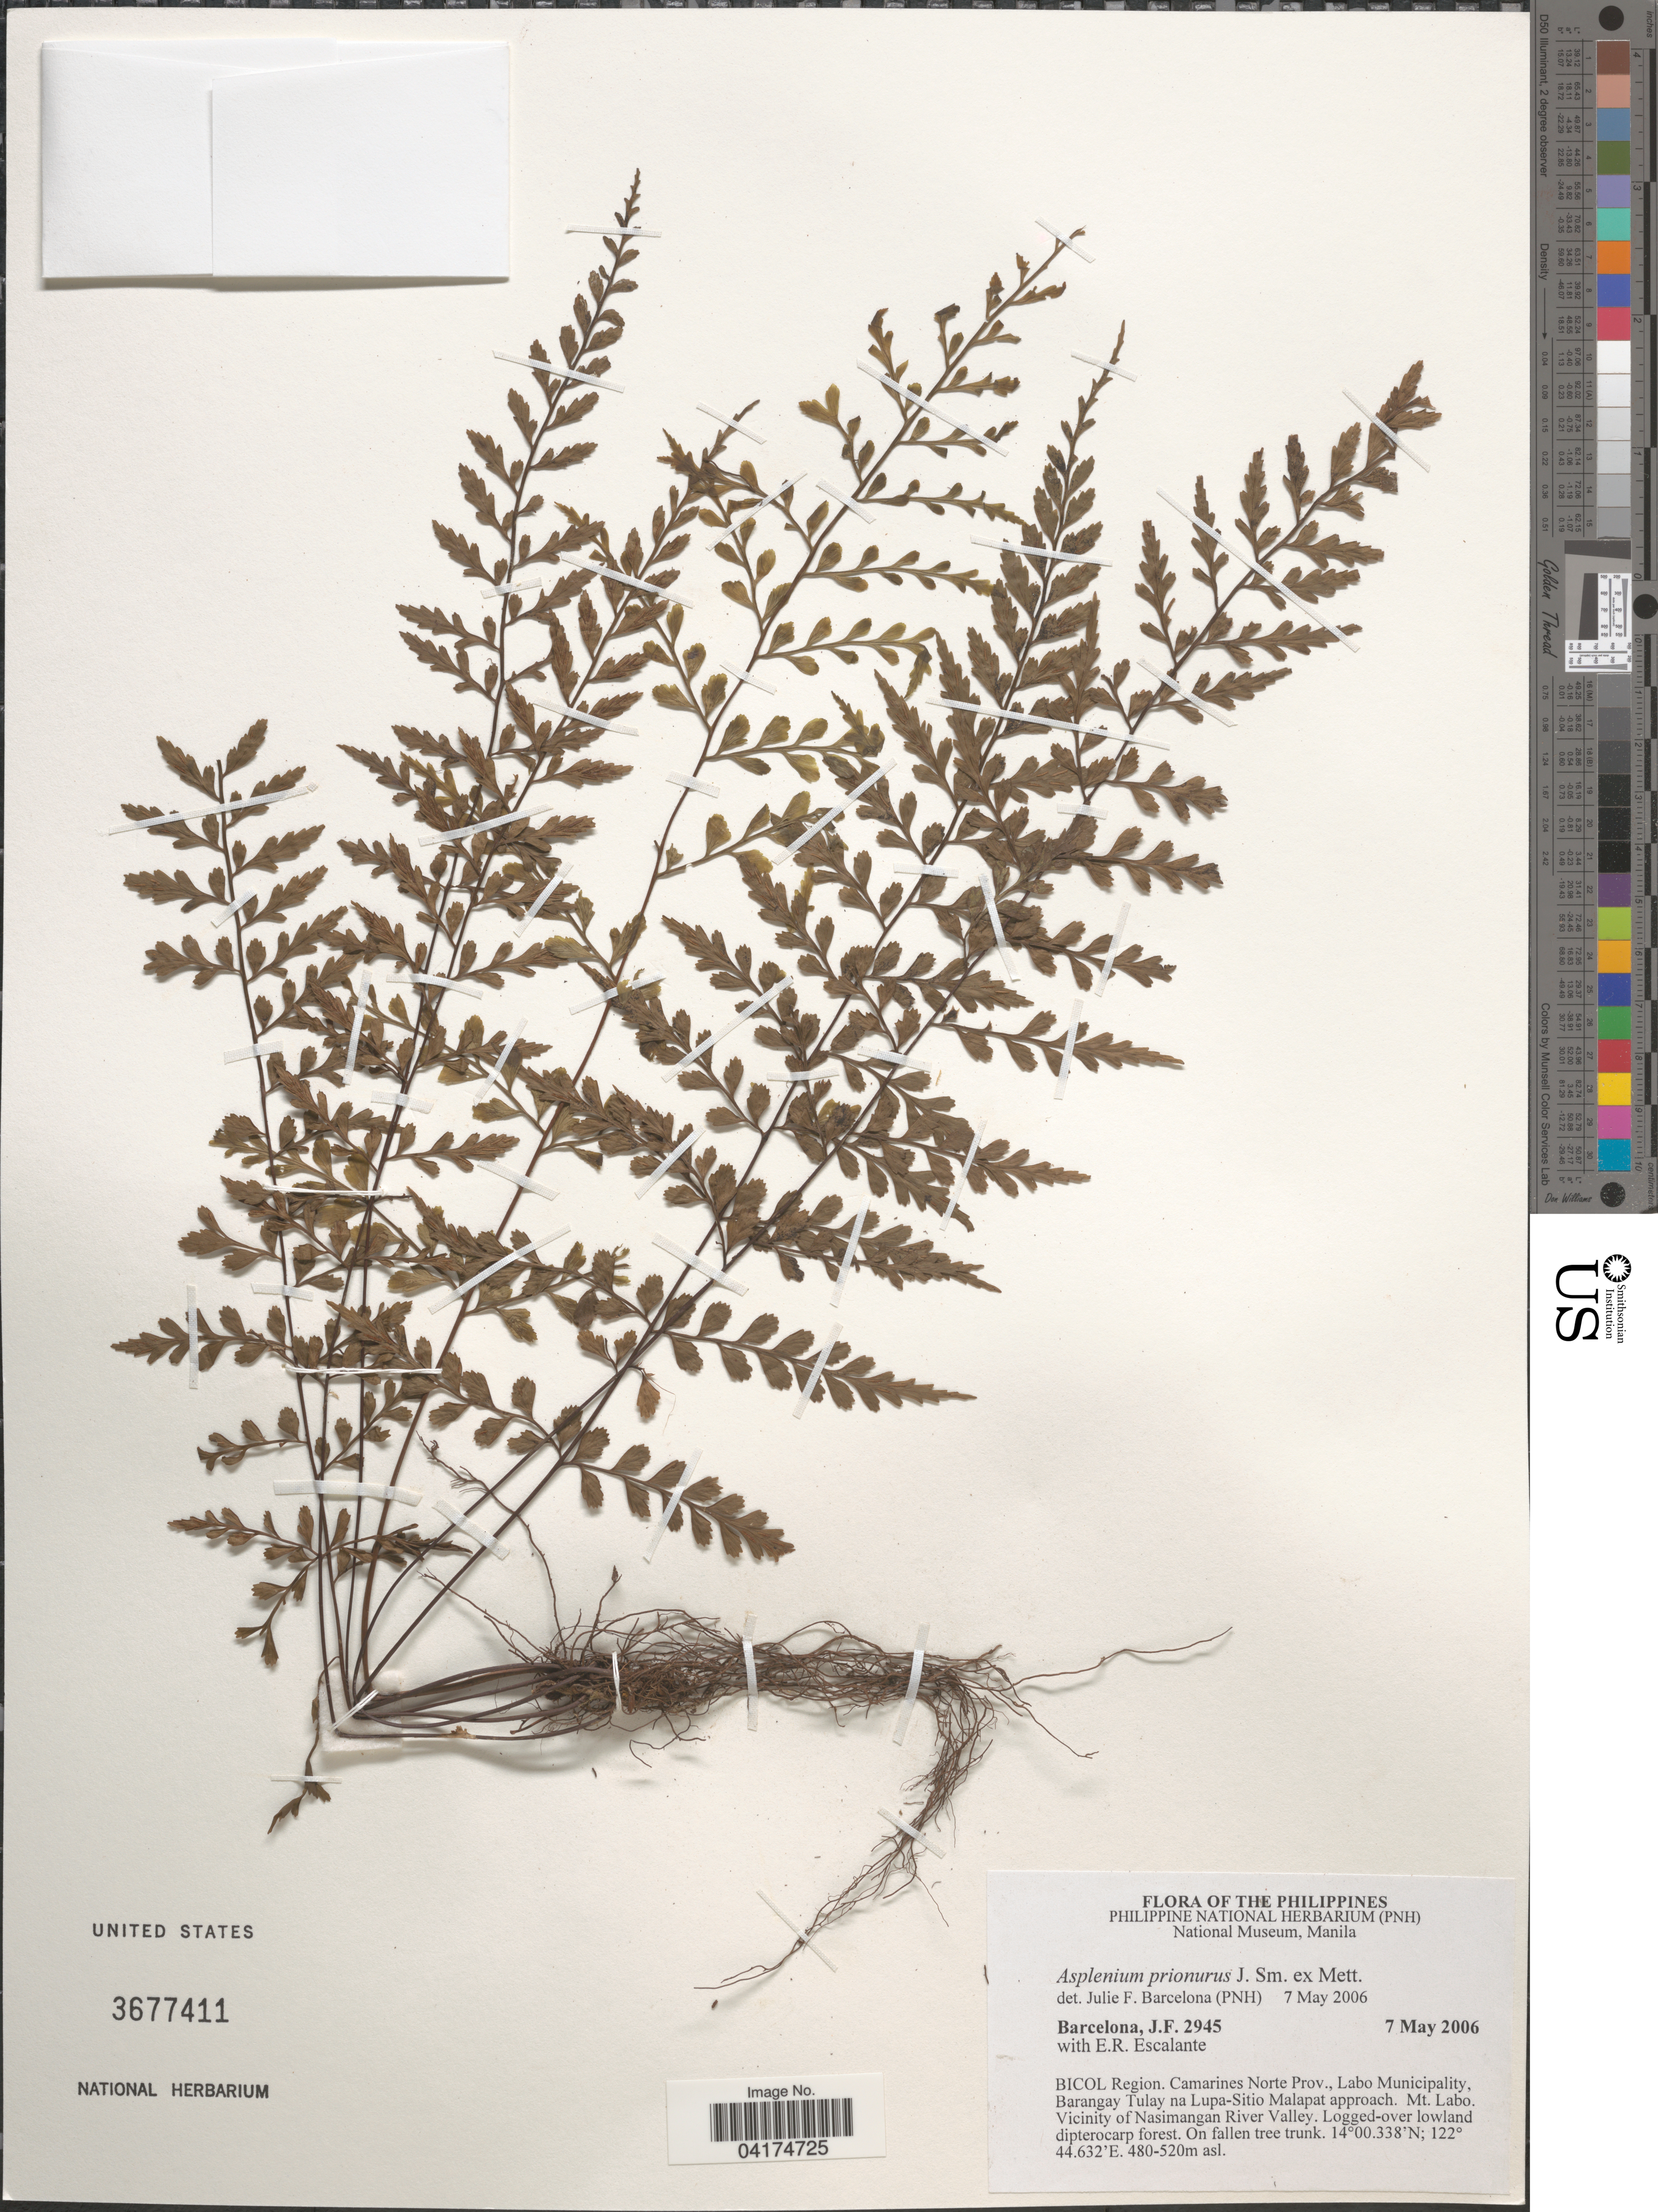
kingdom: Plantae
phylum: Tracheophyta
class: Polypodiopsida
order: Polypodiales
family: Aspleniaceae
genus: Asplenium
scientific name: Asplenium prionurus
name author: J. Sm. ex Mett.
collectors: J. F. Barcelona & E. Escalante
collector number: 2945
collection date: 2006-05-07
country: Philippines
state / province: Bicol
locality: BICOL Region. Camarines Norte Prov., Labo Municipality, Barangay Tulay na Lupa-Sitio Malapat approach. Mt. Labo. Vicinity of Nasimangan River Valley.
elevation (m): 480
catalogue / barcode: US 3677411